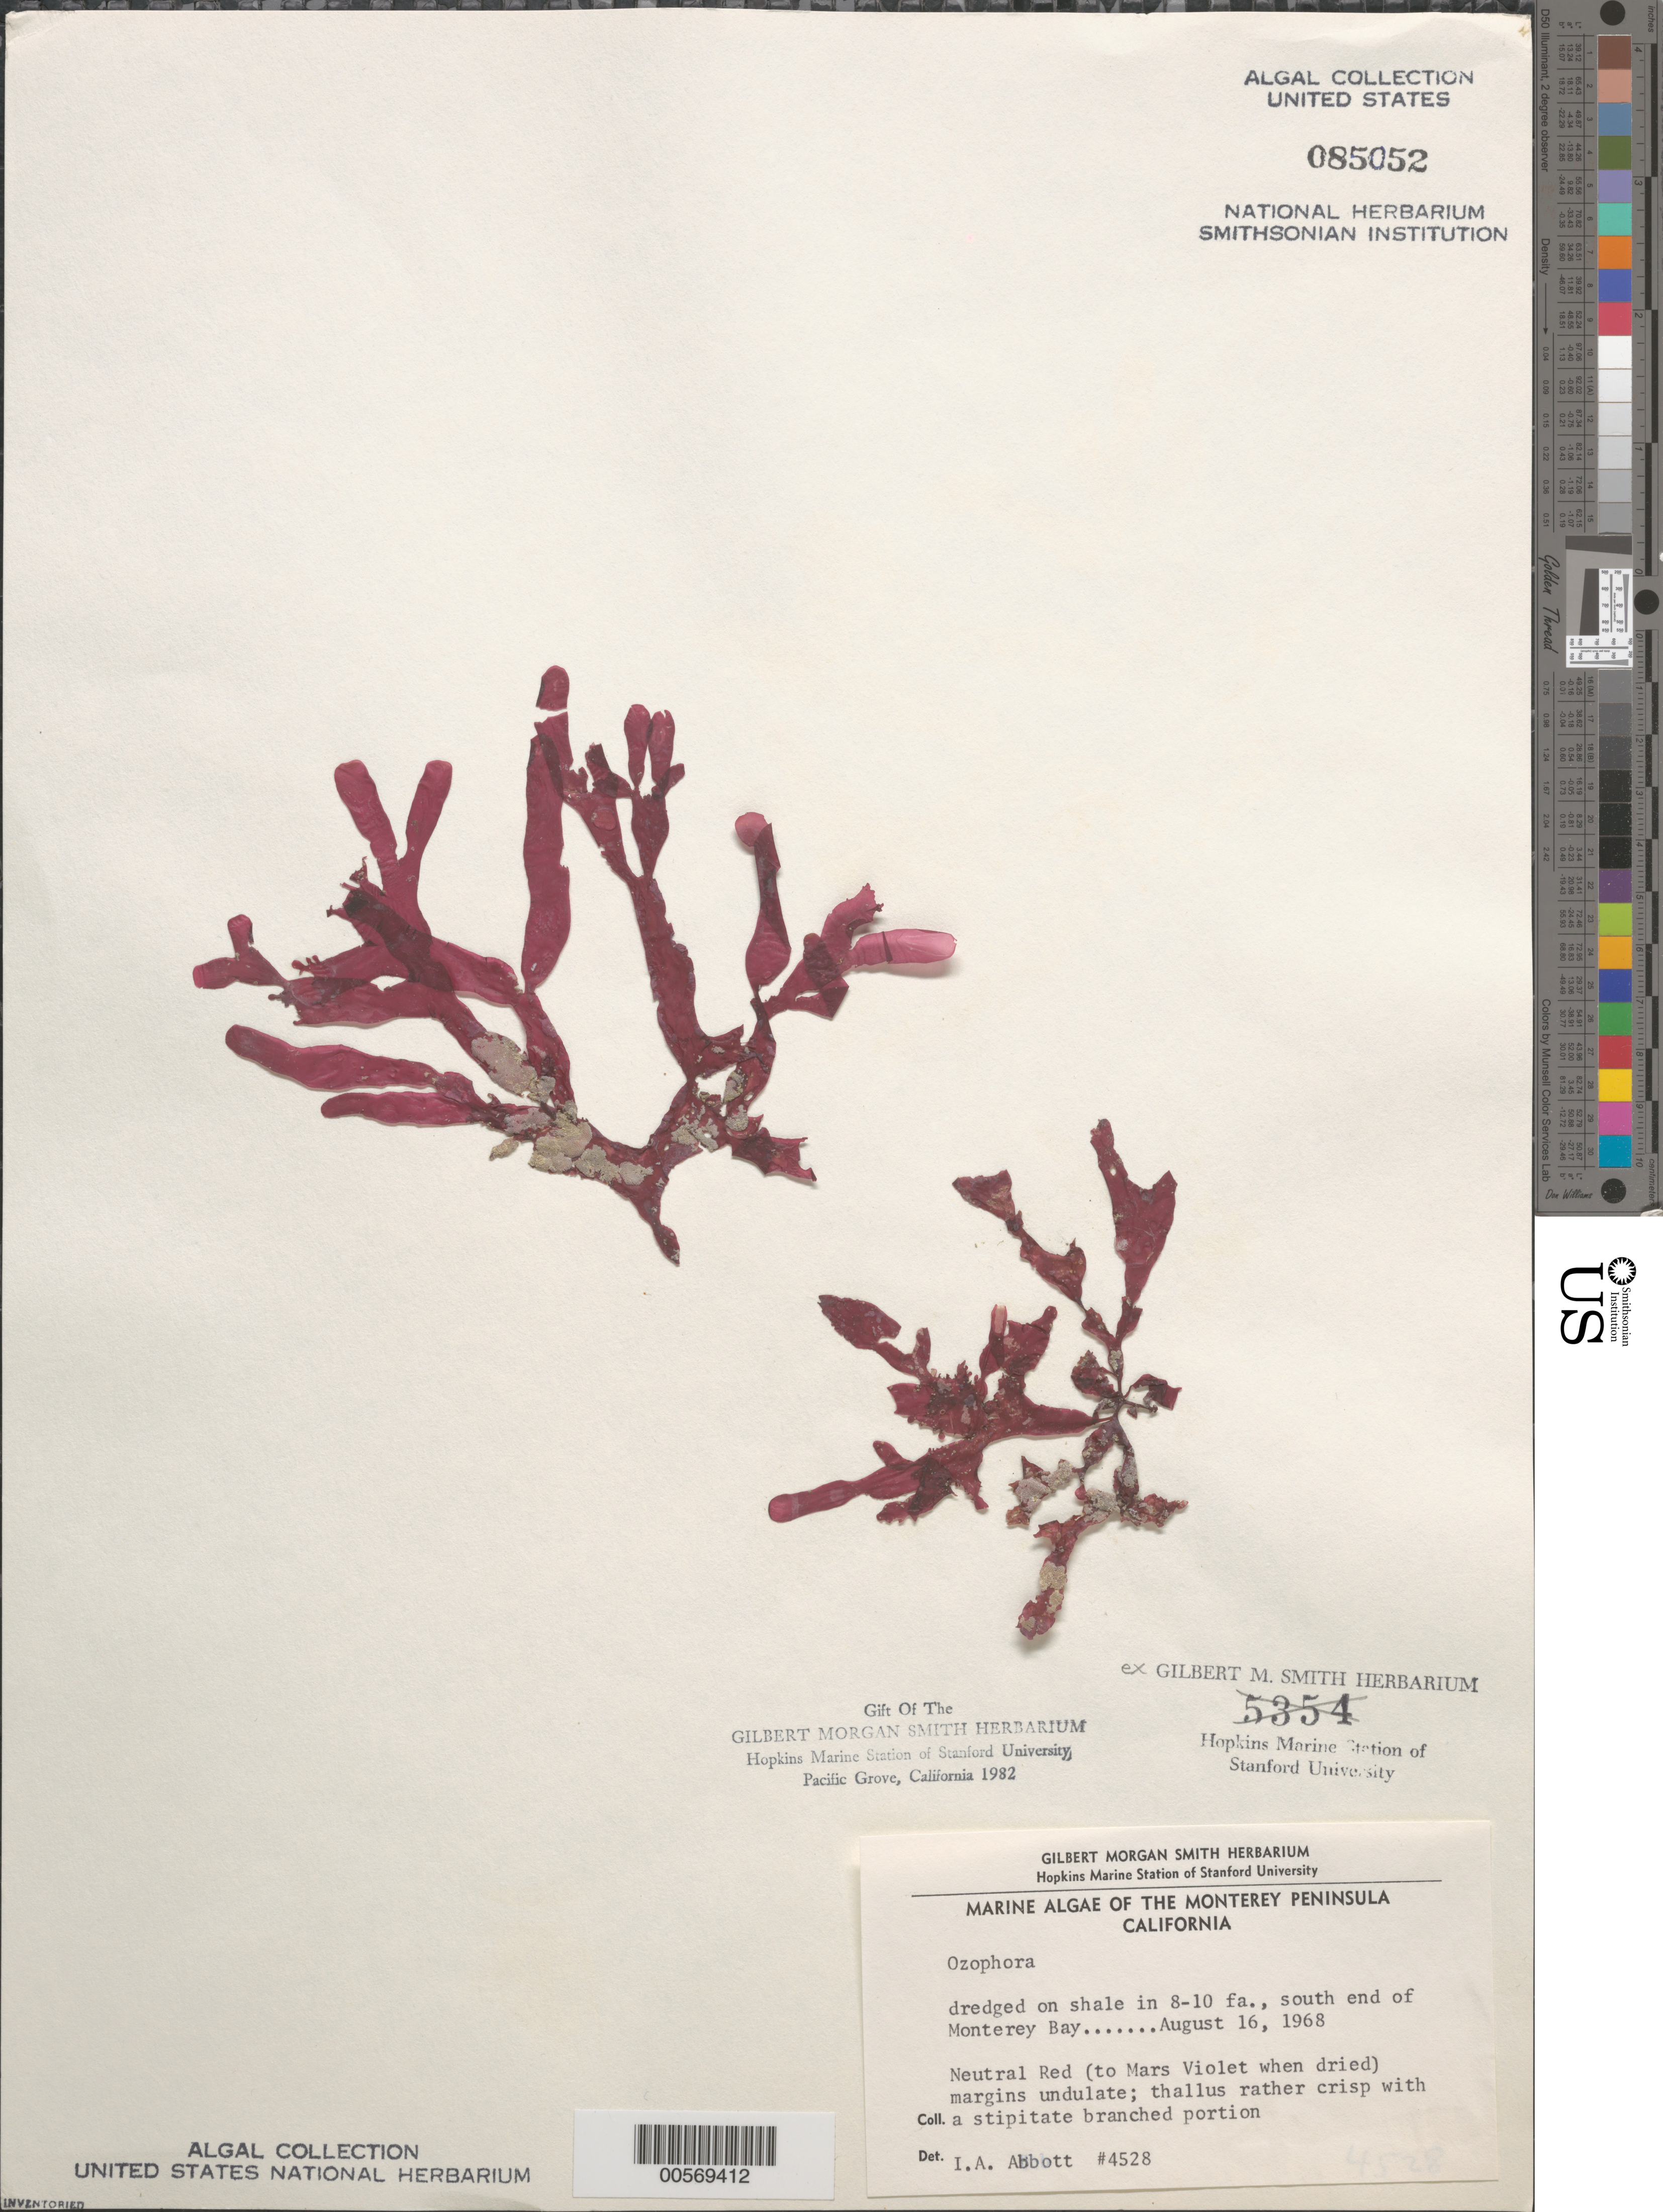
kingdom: Plantae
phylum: Rhodophyta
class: Florideophyceae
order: Gigartinales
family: Phyllophoraceae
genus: Ozophora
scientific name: Ozophora sp.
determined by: Abbott, Isabella A.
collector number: IAA 4528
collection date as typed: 16 Aug 1968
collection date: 1968-08-16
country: United States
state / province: California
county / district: Monterey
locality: Monterey Bay, south end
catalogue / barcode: US 85052